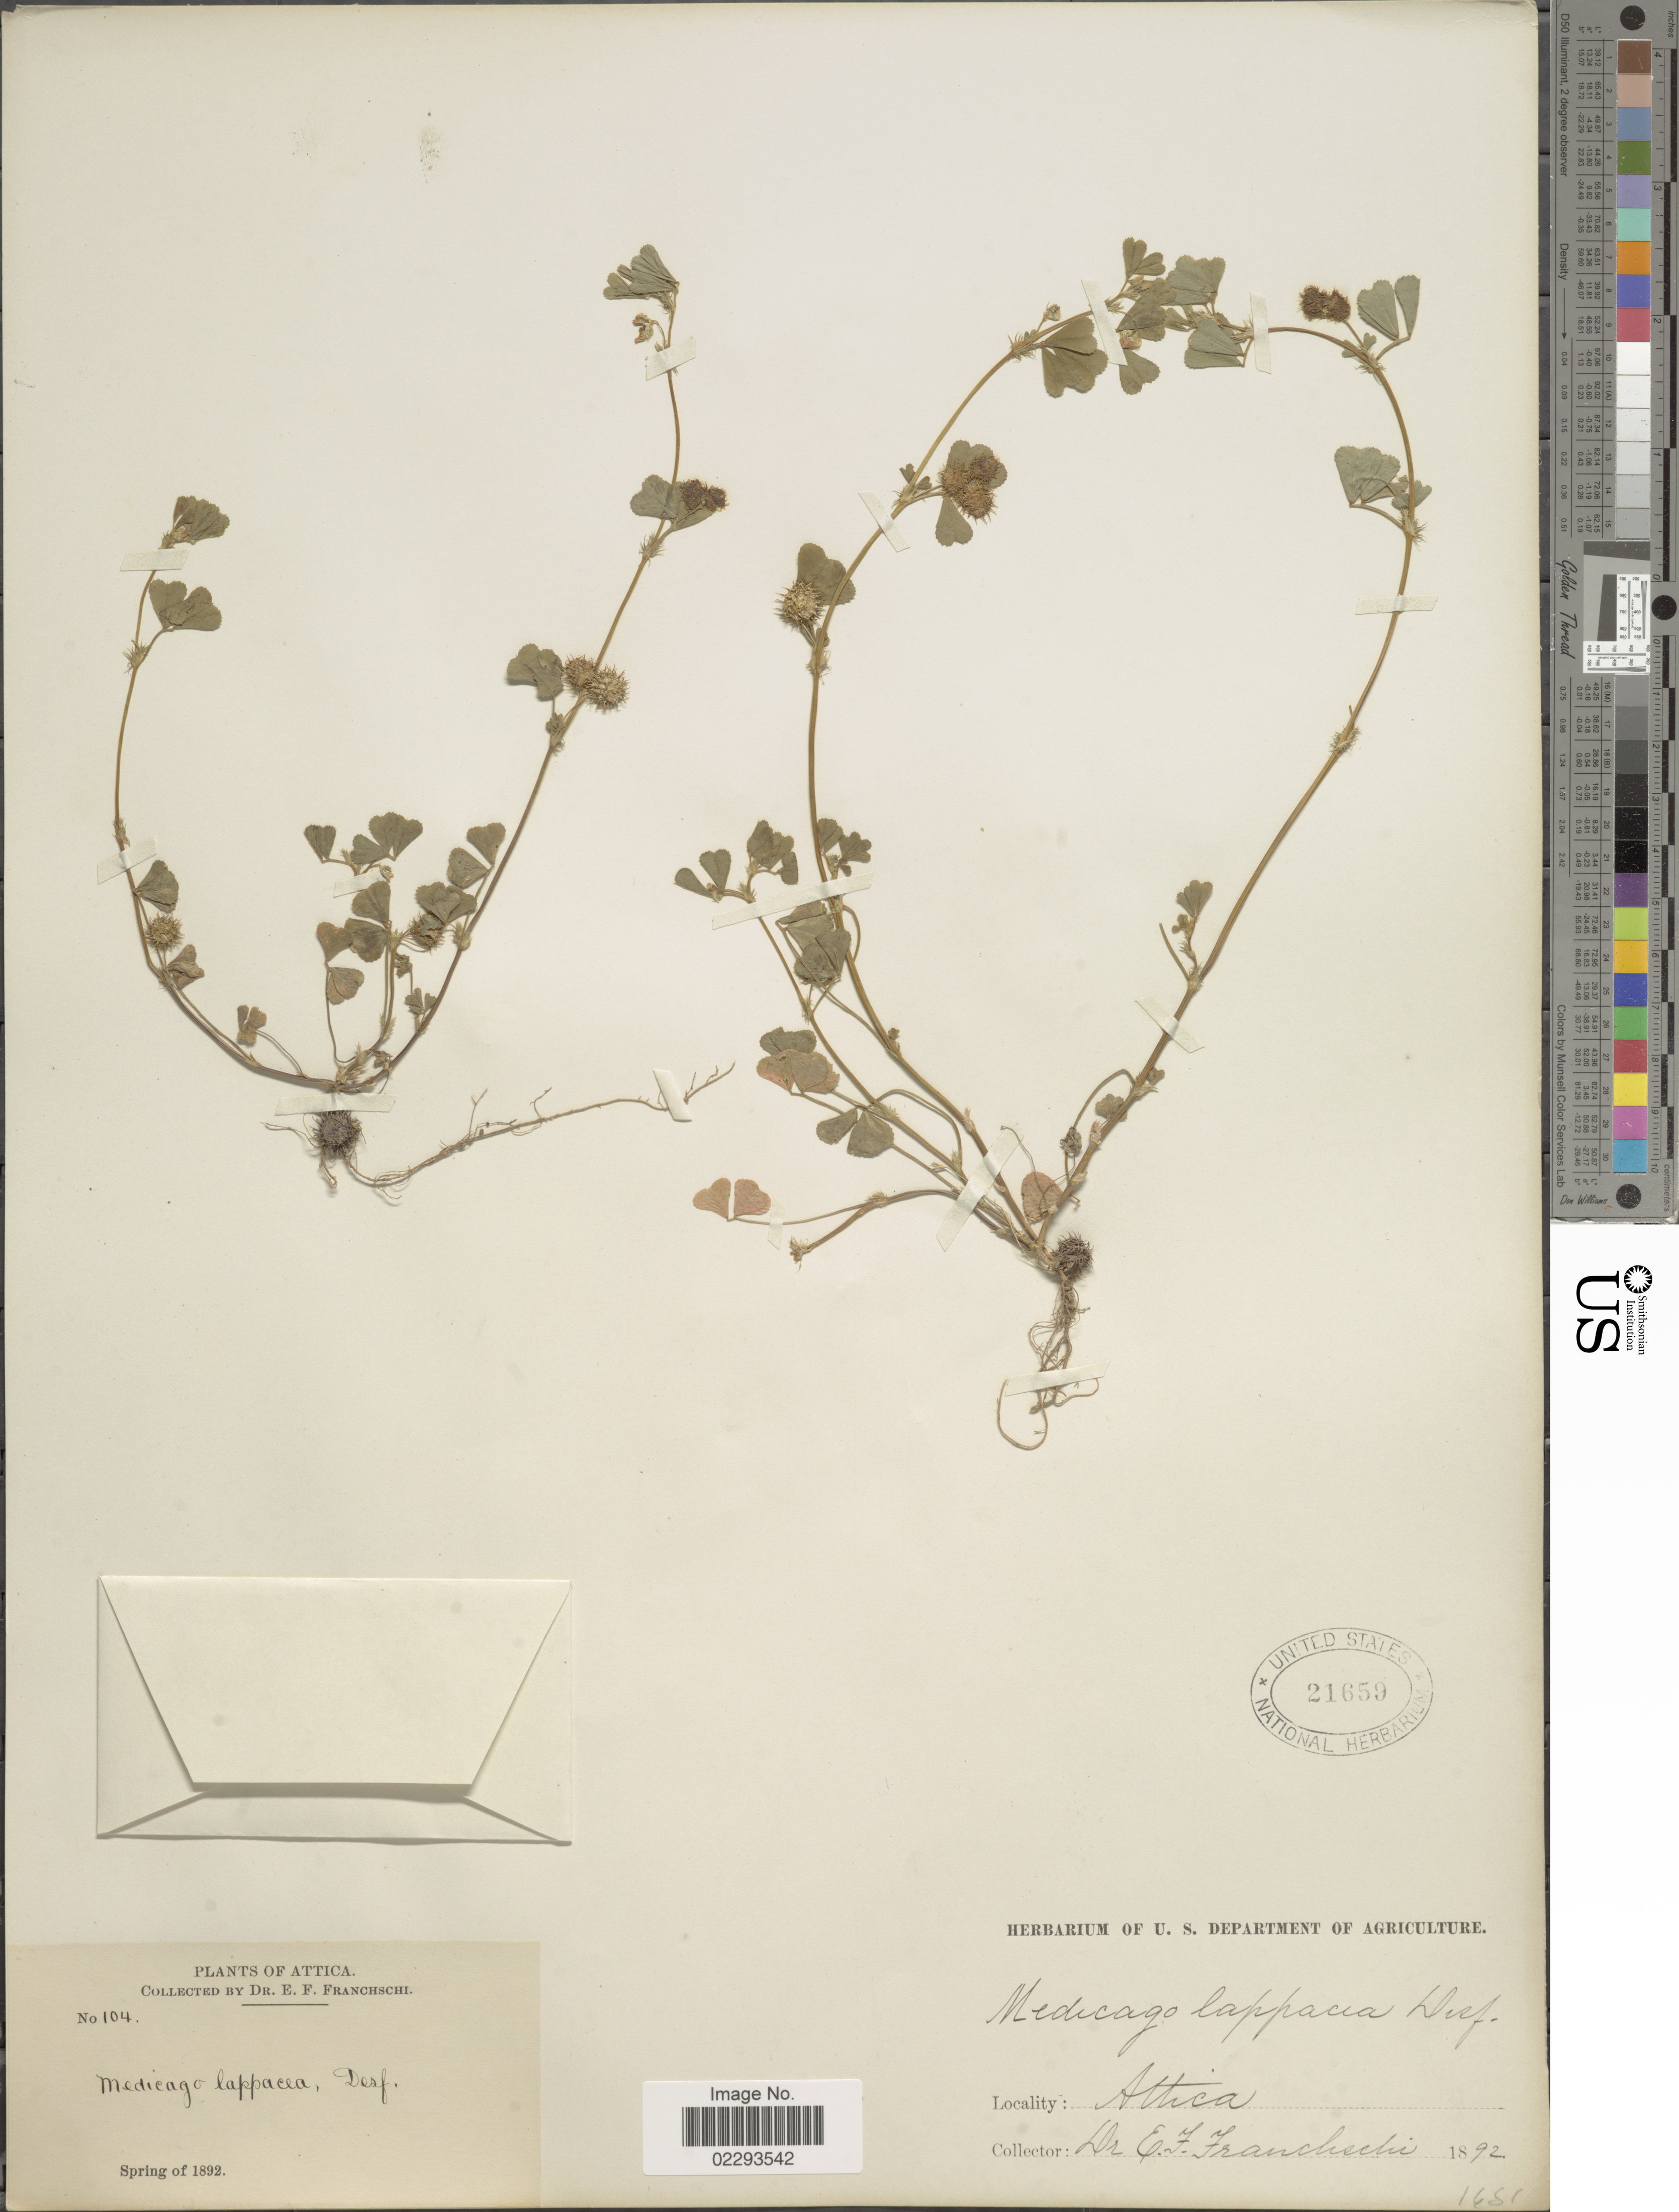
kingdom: Plantae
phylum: Tracheophyta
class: Magnoliopsida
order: Fabales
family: Fabaceae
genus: Medicago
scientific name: Medicago denticulata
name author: Willd.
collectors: E. Franchschi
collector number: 104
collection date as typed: spring of 1892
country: Greece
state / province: Attica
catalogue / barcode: US 21659